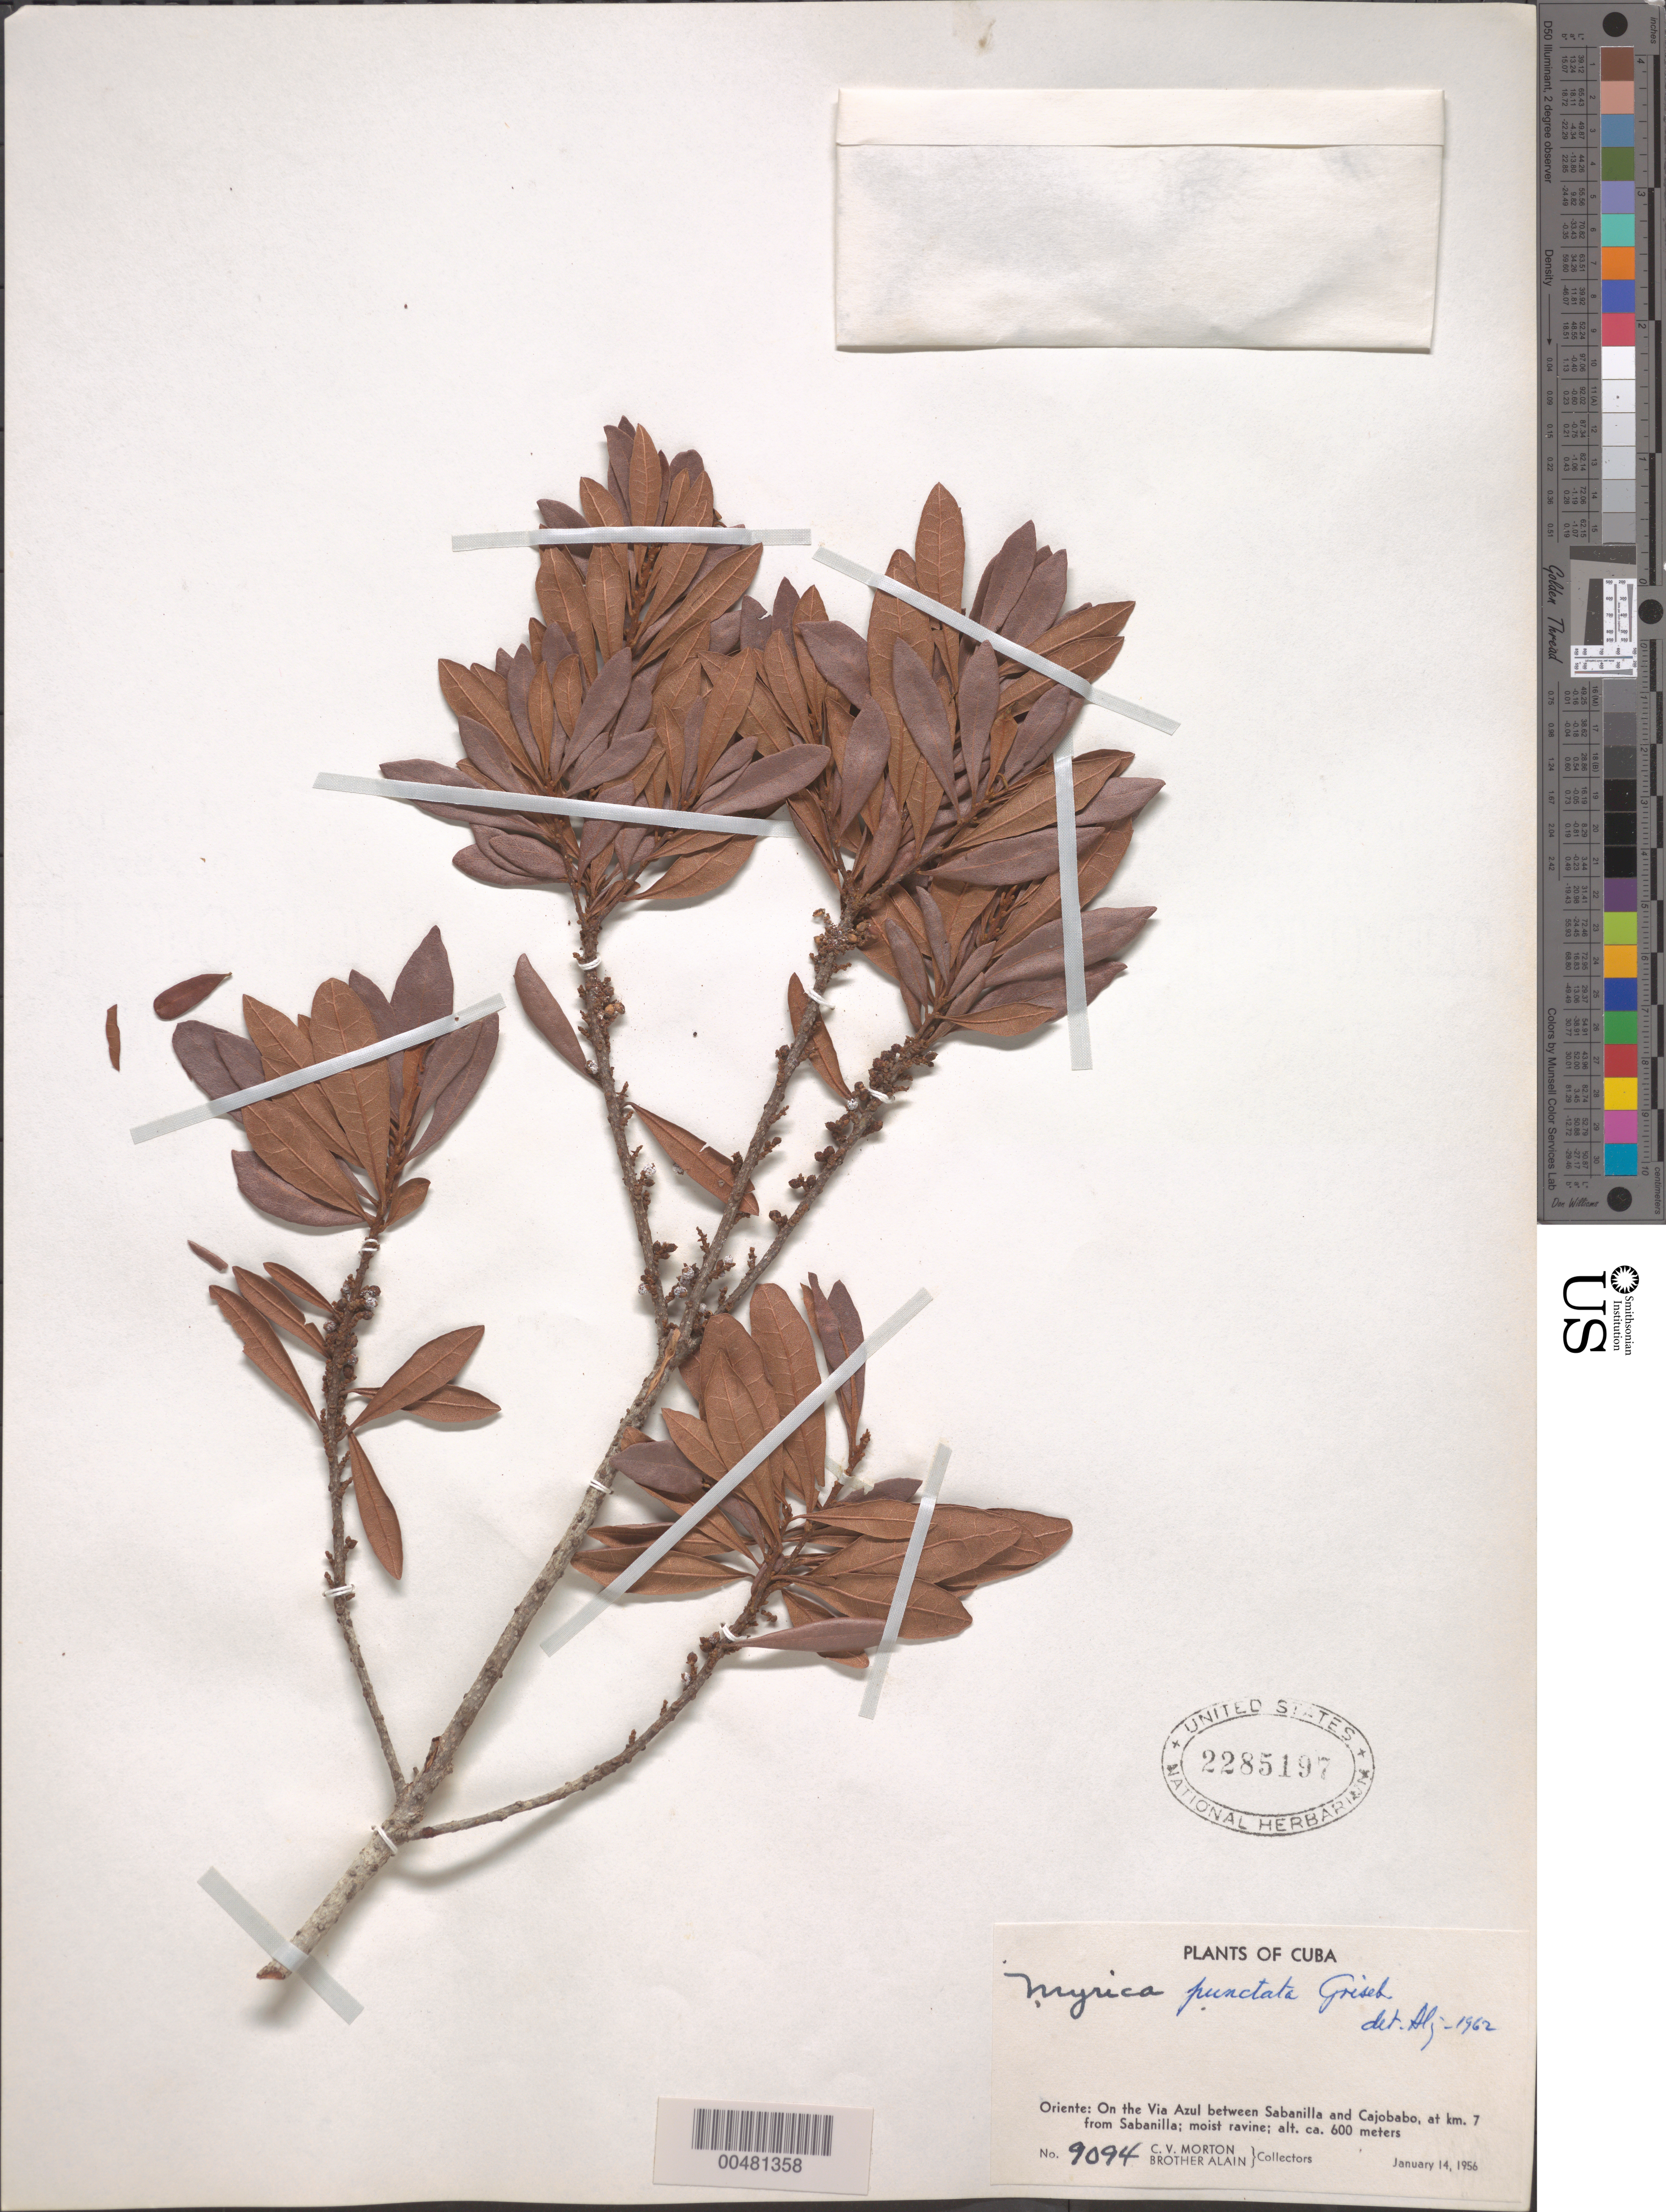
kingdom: Plantae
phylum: Tracheophyta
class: Magnoliopsida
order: Fagales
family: Myricaceae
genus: Morella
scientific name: Morella punctata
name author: (Griseb.) J. Herb.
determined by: Strong, Mark T., (BOT), Smithsonian Institution - National Museum of Natural History (UNITED STATES)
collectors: C. V. Morton & A. H. Liogier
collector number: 9094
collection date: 1956-01-14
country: Cuba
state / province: Santiago de Cuba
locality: Oriente: on the Via Azul between Sabanilla and Cajobabo, at km 7 from Sabanilla.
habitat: Moist ravine.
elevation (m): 600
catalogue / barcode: US 2285197